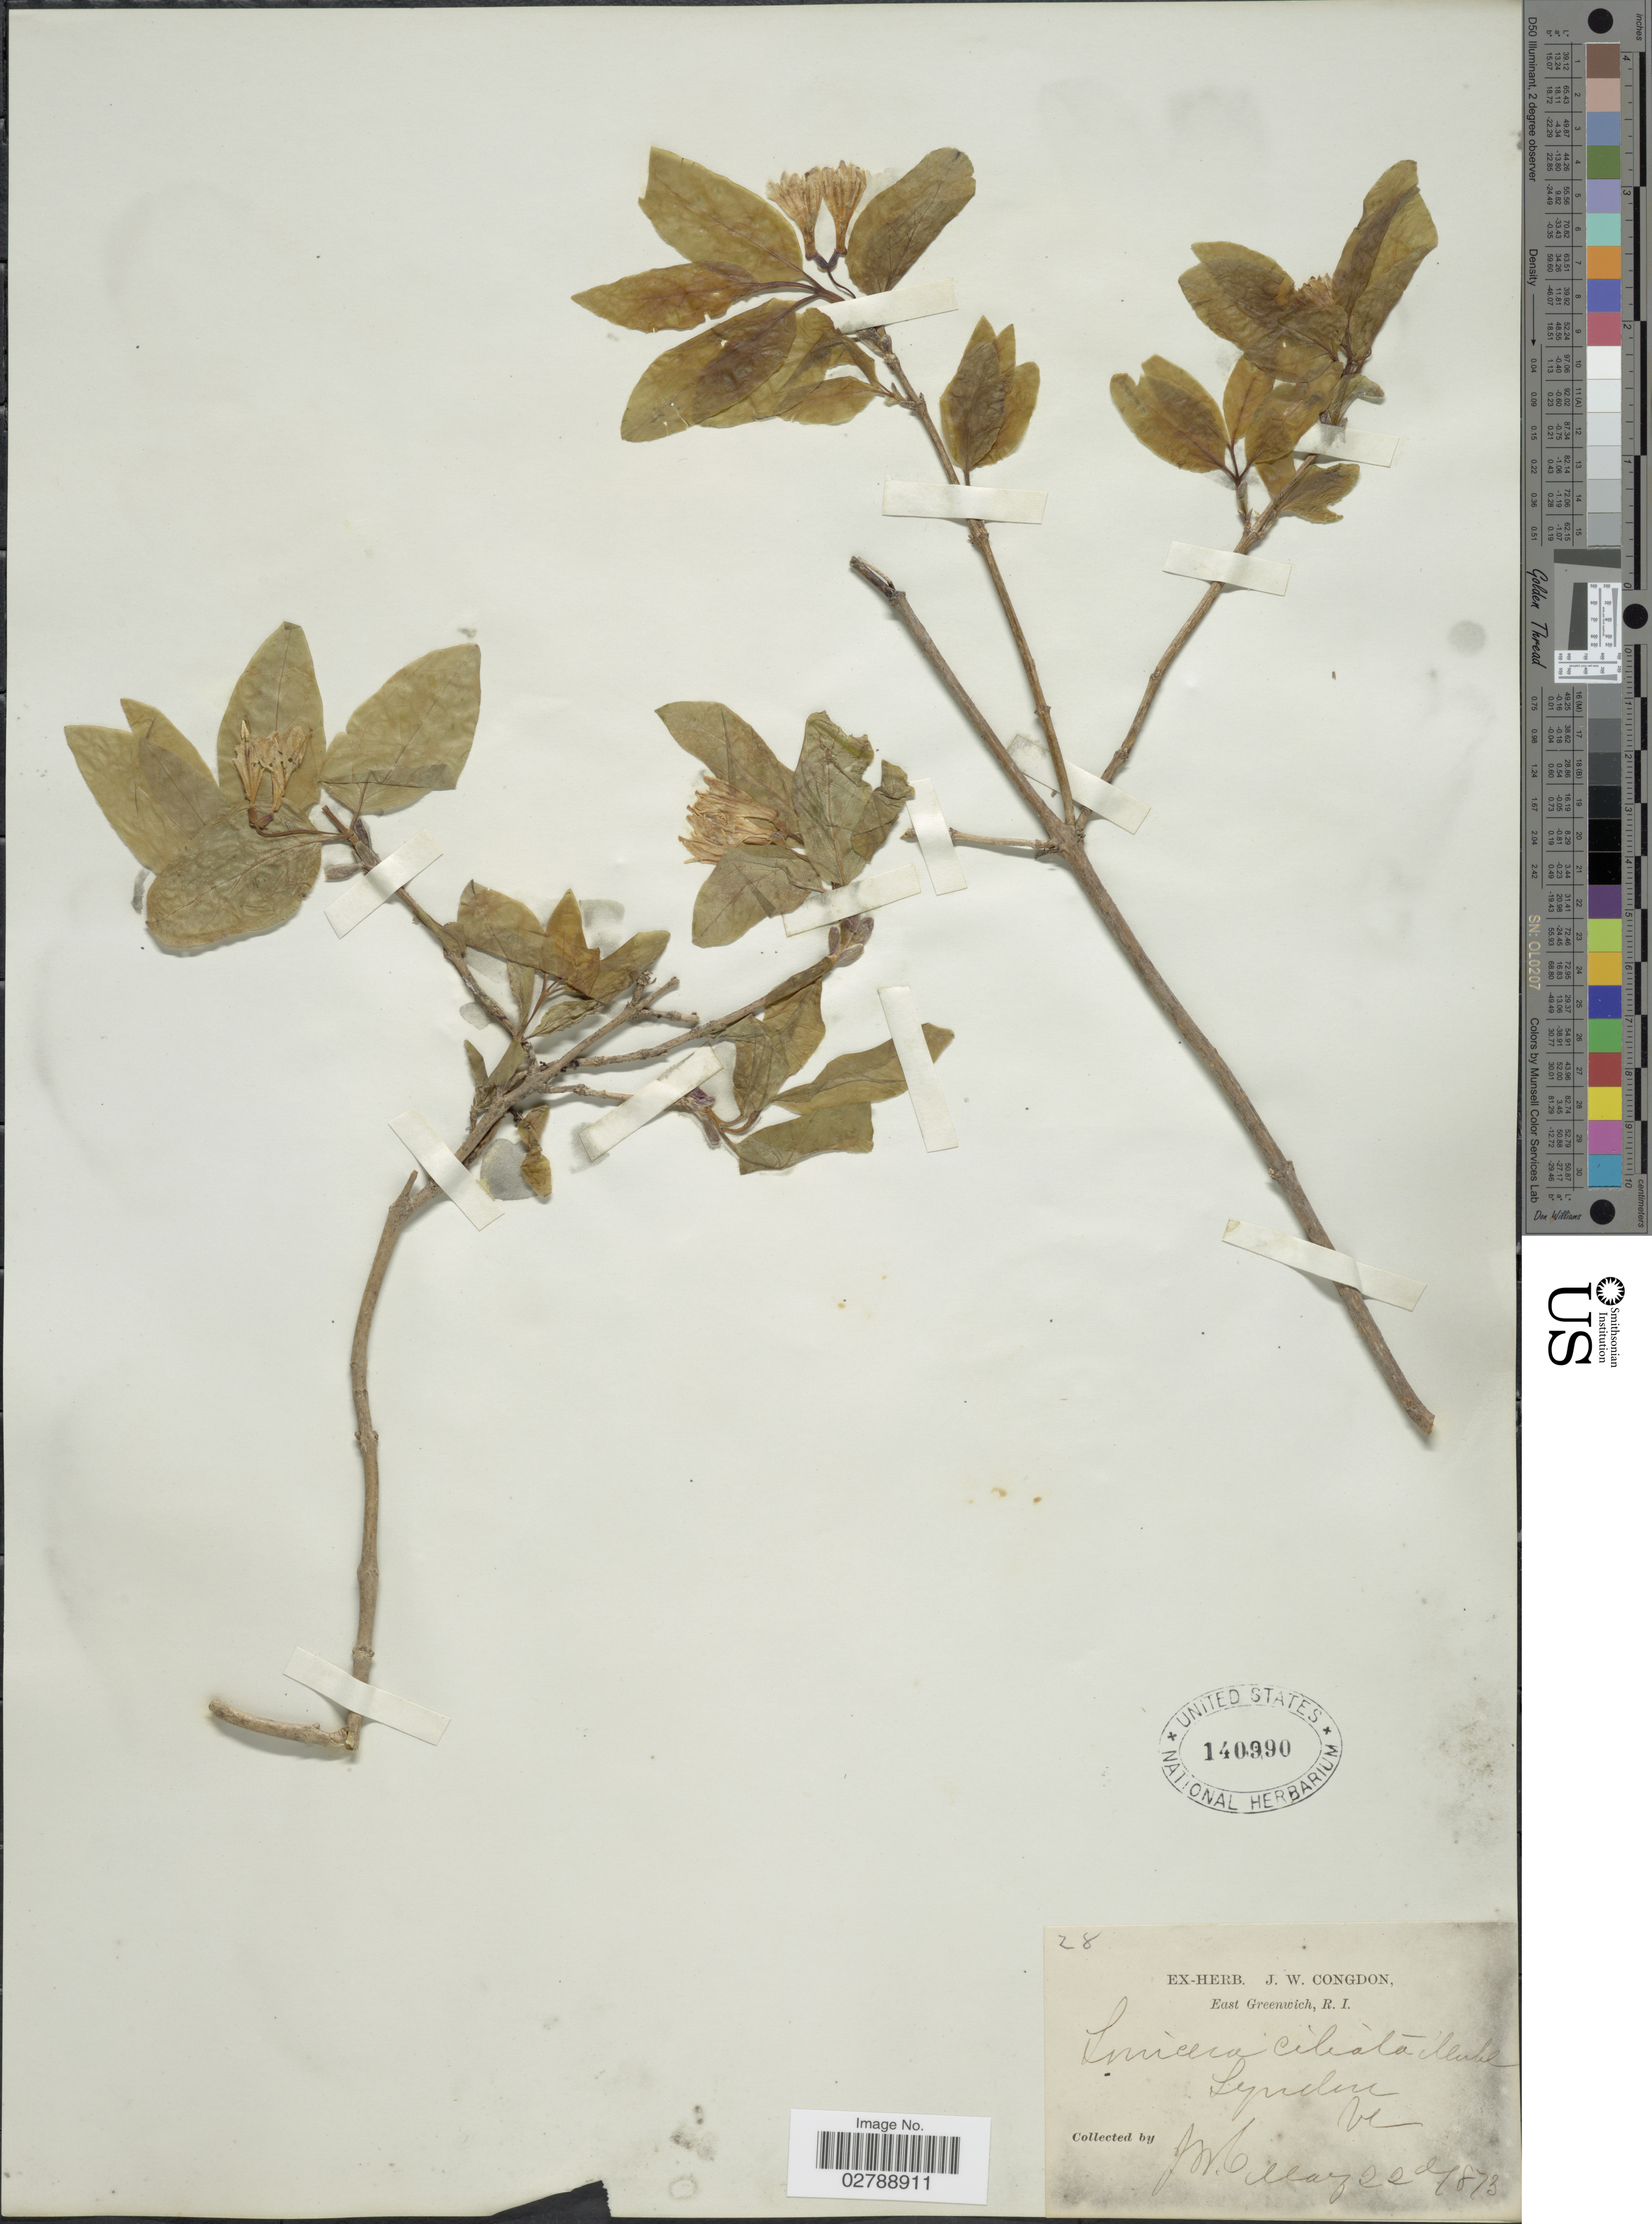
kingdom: Plantae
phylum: Tracheophyta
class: Magnoliopsida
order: Dipsacales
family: Caprifoliaceae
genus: Lonicera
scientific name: Lonicera canadensis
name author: Bartram & W. Bartram ex Marshall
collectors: J. W. Congdon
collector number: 28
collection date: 1873-05-22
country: United States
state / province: Vermont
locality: Lynden, Vt.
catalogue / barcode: US 140990